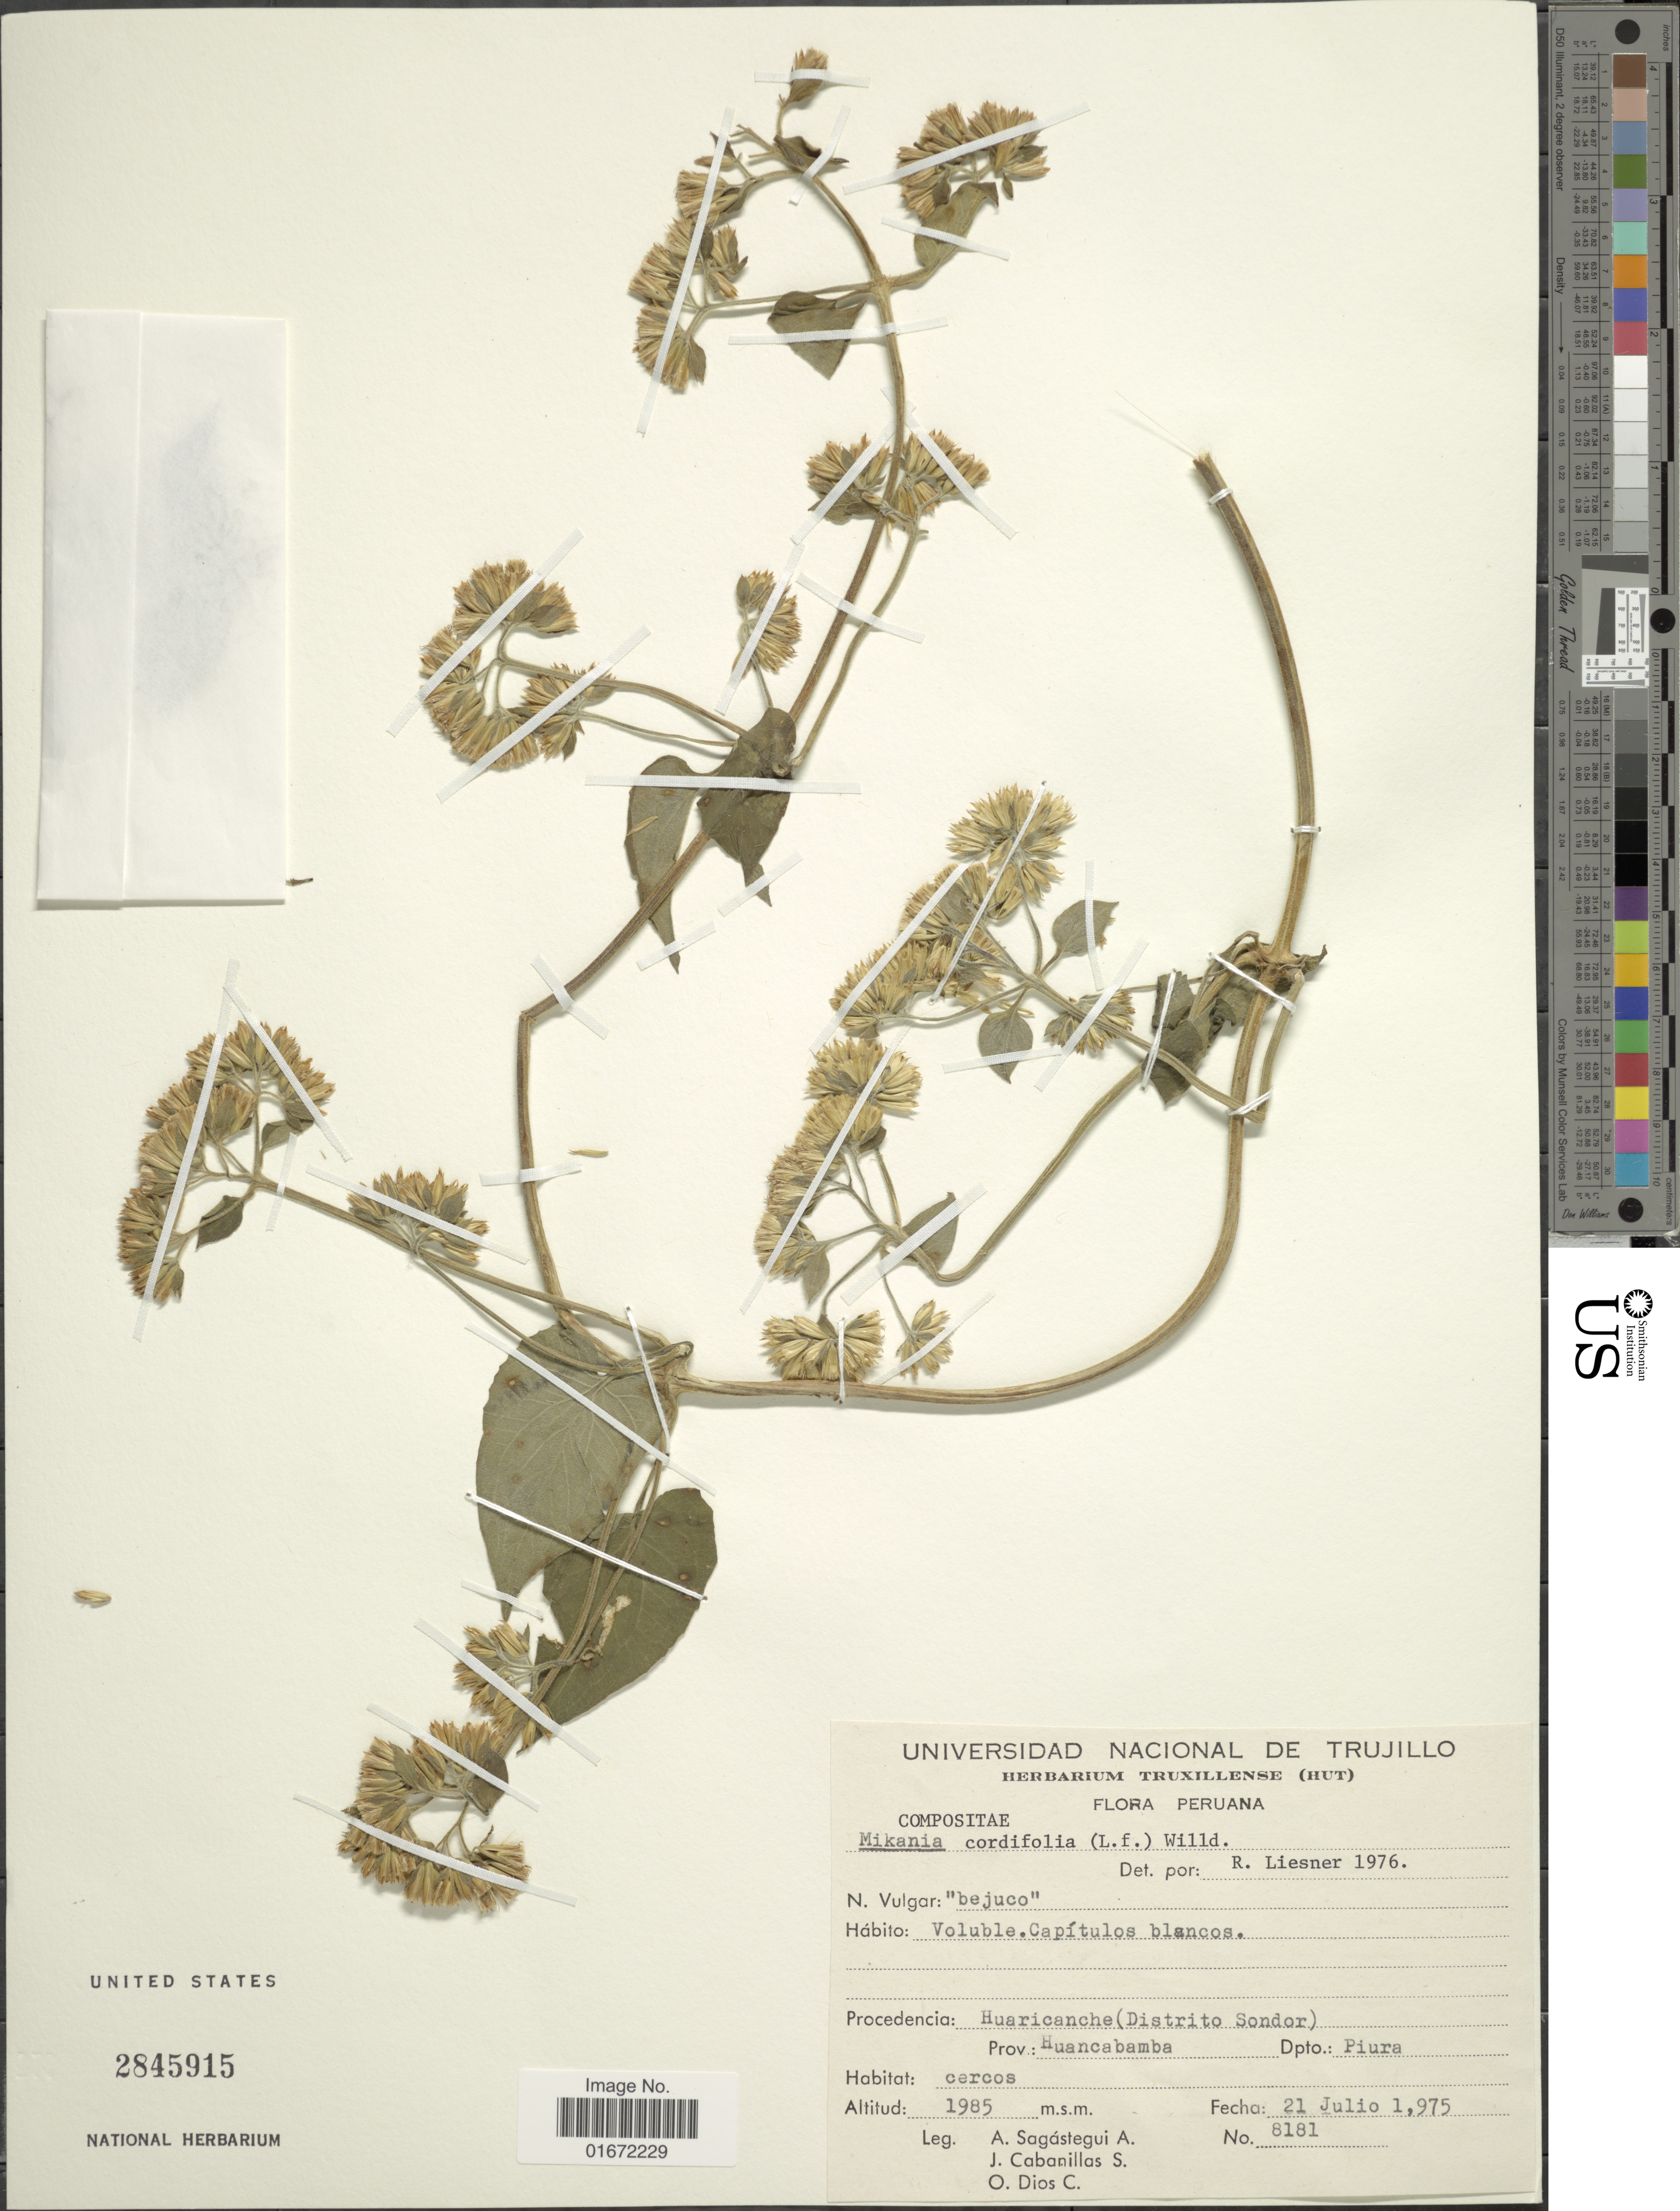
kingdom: Plantae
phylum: Tracheophyta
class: Magnoliopsida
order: Asterales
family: Asteraceae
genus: Mikania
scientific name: Mikania cordifolia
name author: Kunth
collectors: A. Sagástegui A., J. Cabanillas S. & O. Dios C.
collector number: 8181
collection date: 1975-07-21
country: Peru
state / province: Piura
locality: Huaricanche (Distrito Sondor). Prov: Huancabamba. Dpto.: Piura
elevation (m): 1985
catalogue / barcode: US 2845915